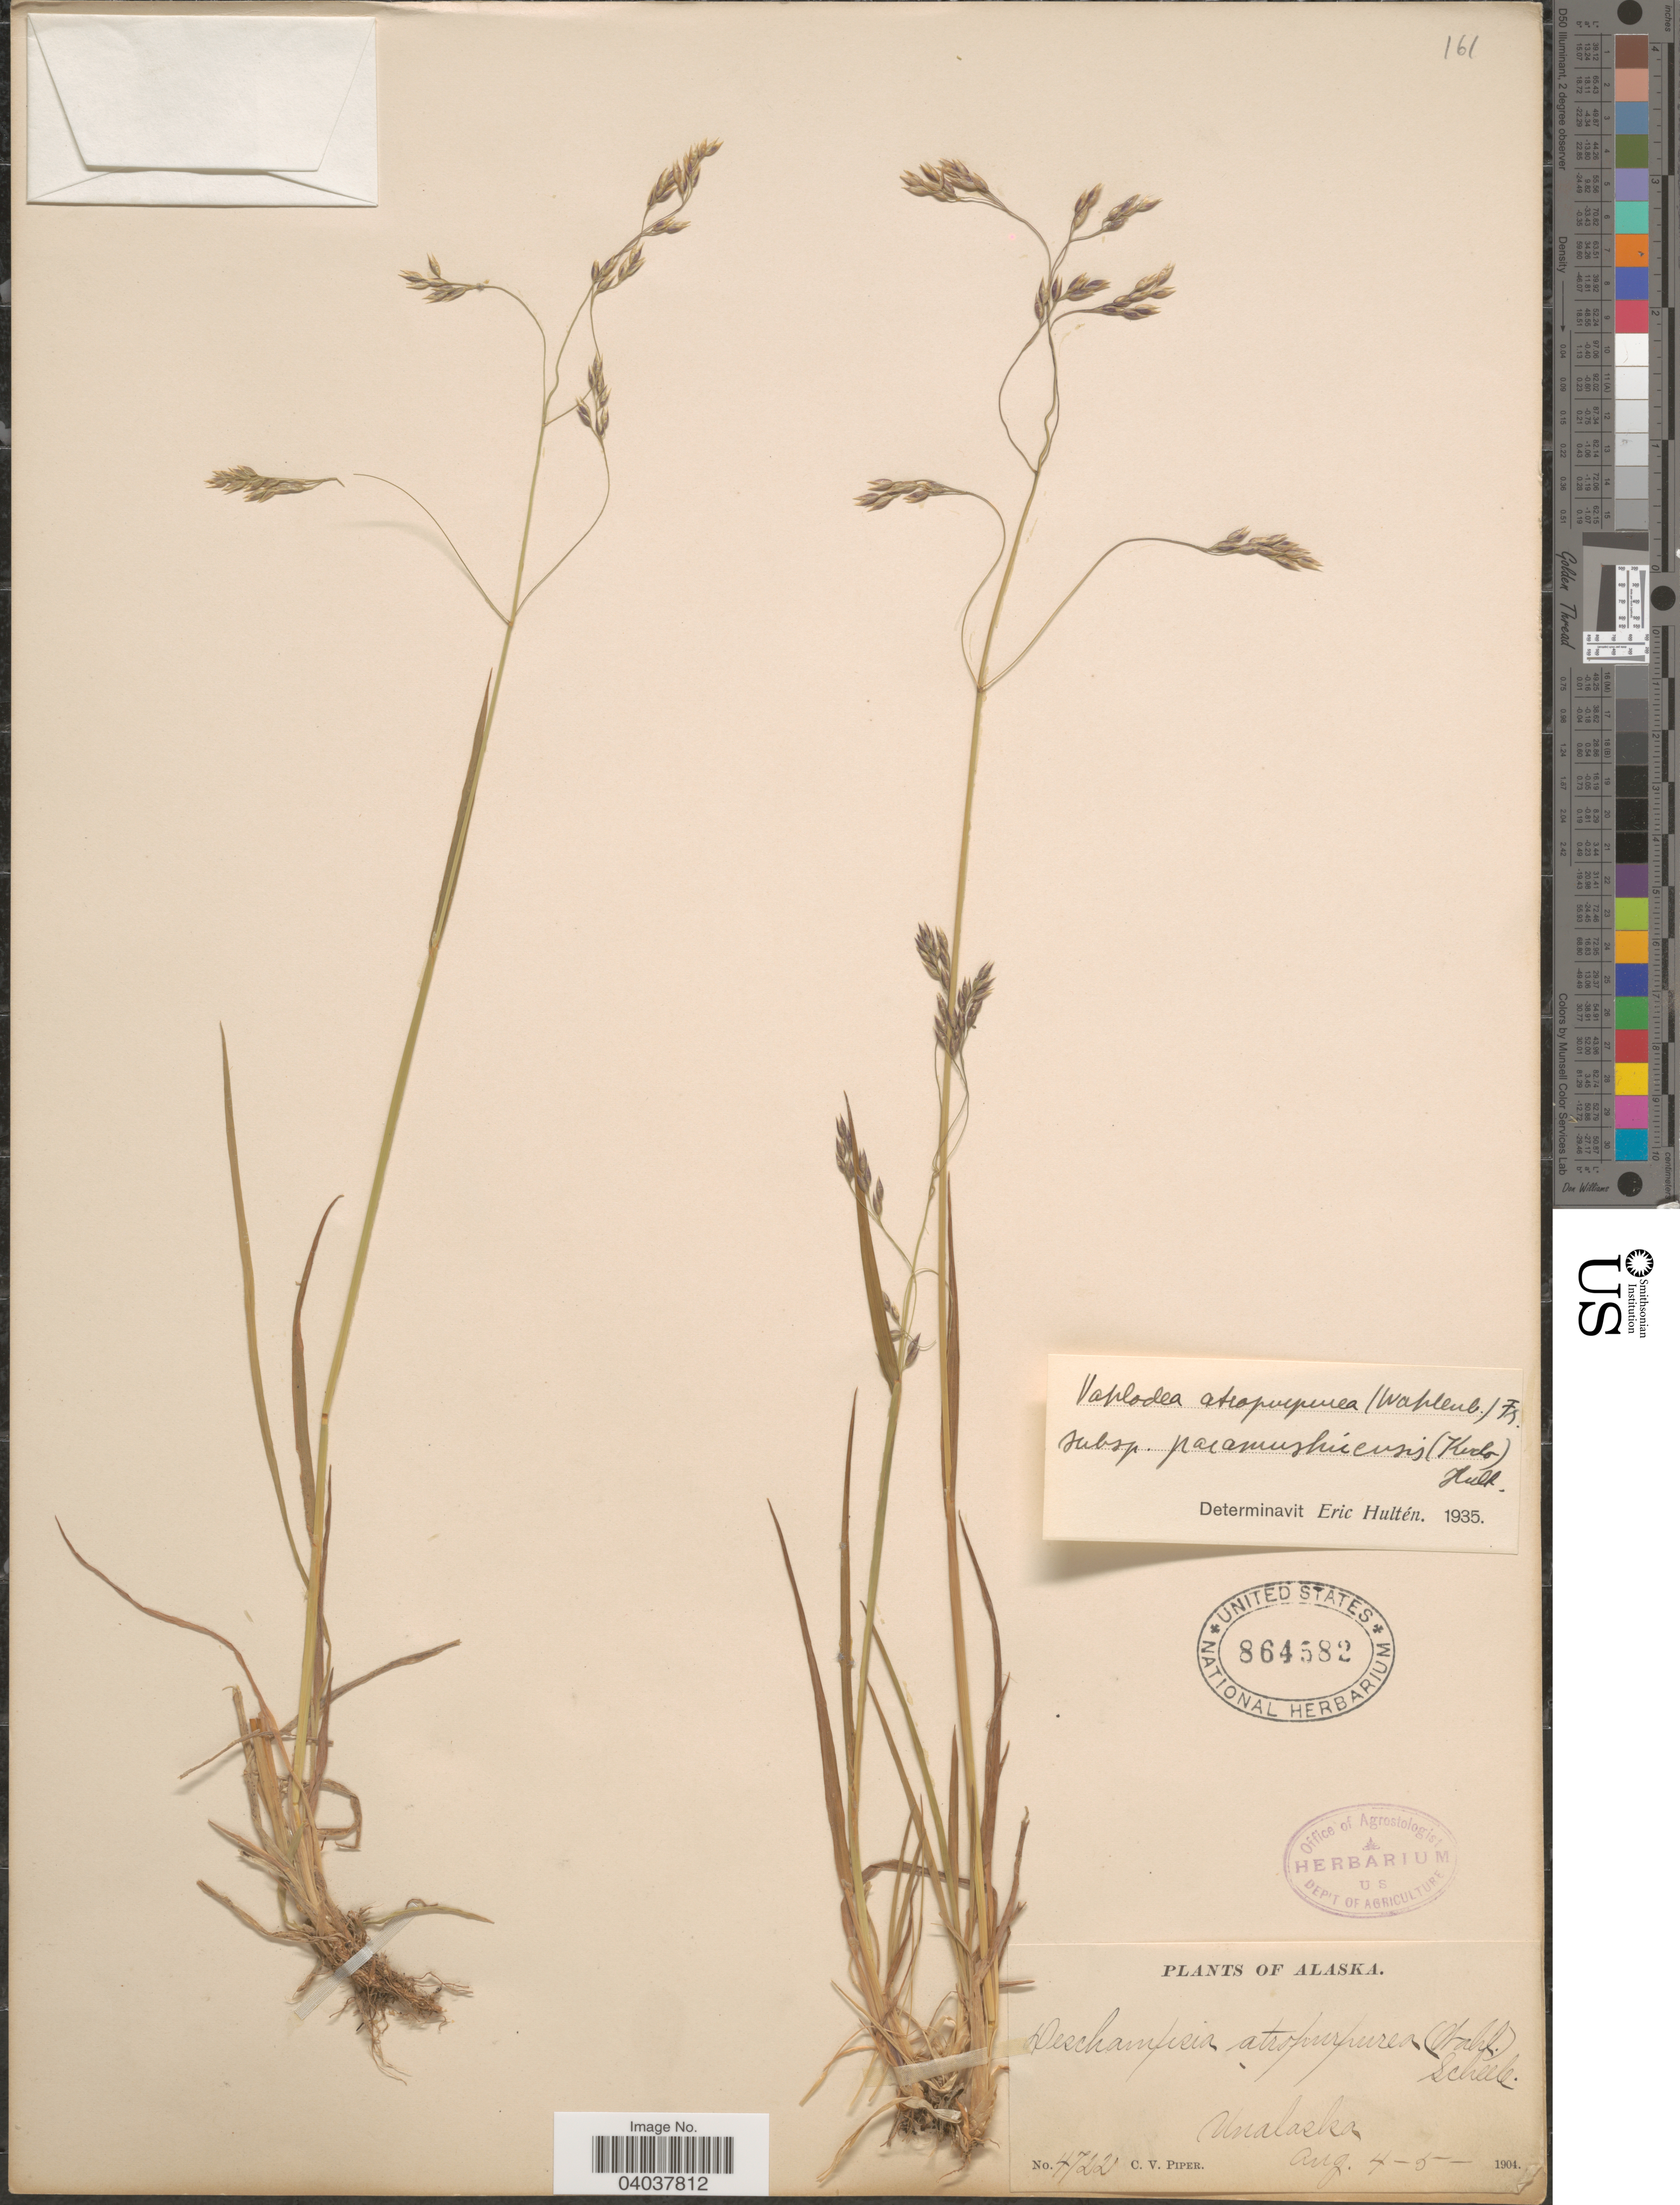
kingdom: Plantae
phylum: Tracheophyta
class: Liliopsida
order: Poales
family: Poaceae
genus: Vahlodea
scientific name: Vahlodea atropurpurea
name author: (Wahlenb.) Fr. ex Hartm.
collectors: C. V. Piper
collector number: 4722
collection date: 1904-08-04/1904-08-05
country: United States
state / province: Alaska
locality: Unalaska.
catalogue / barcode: US 864582